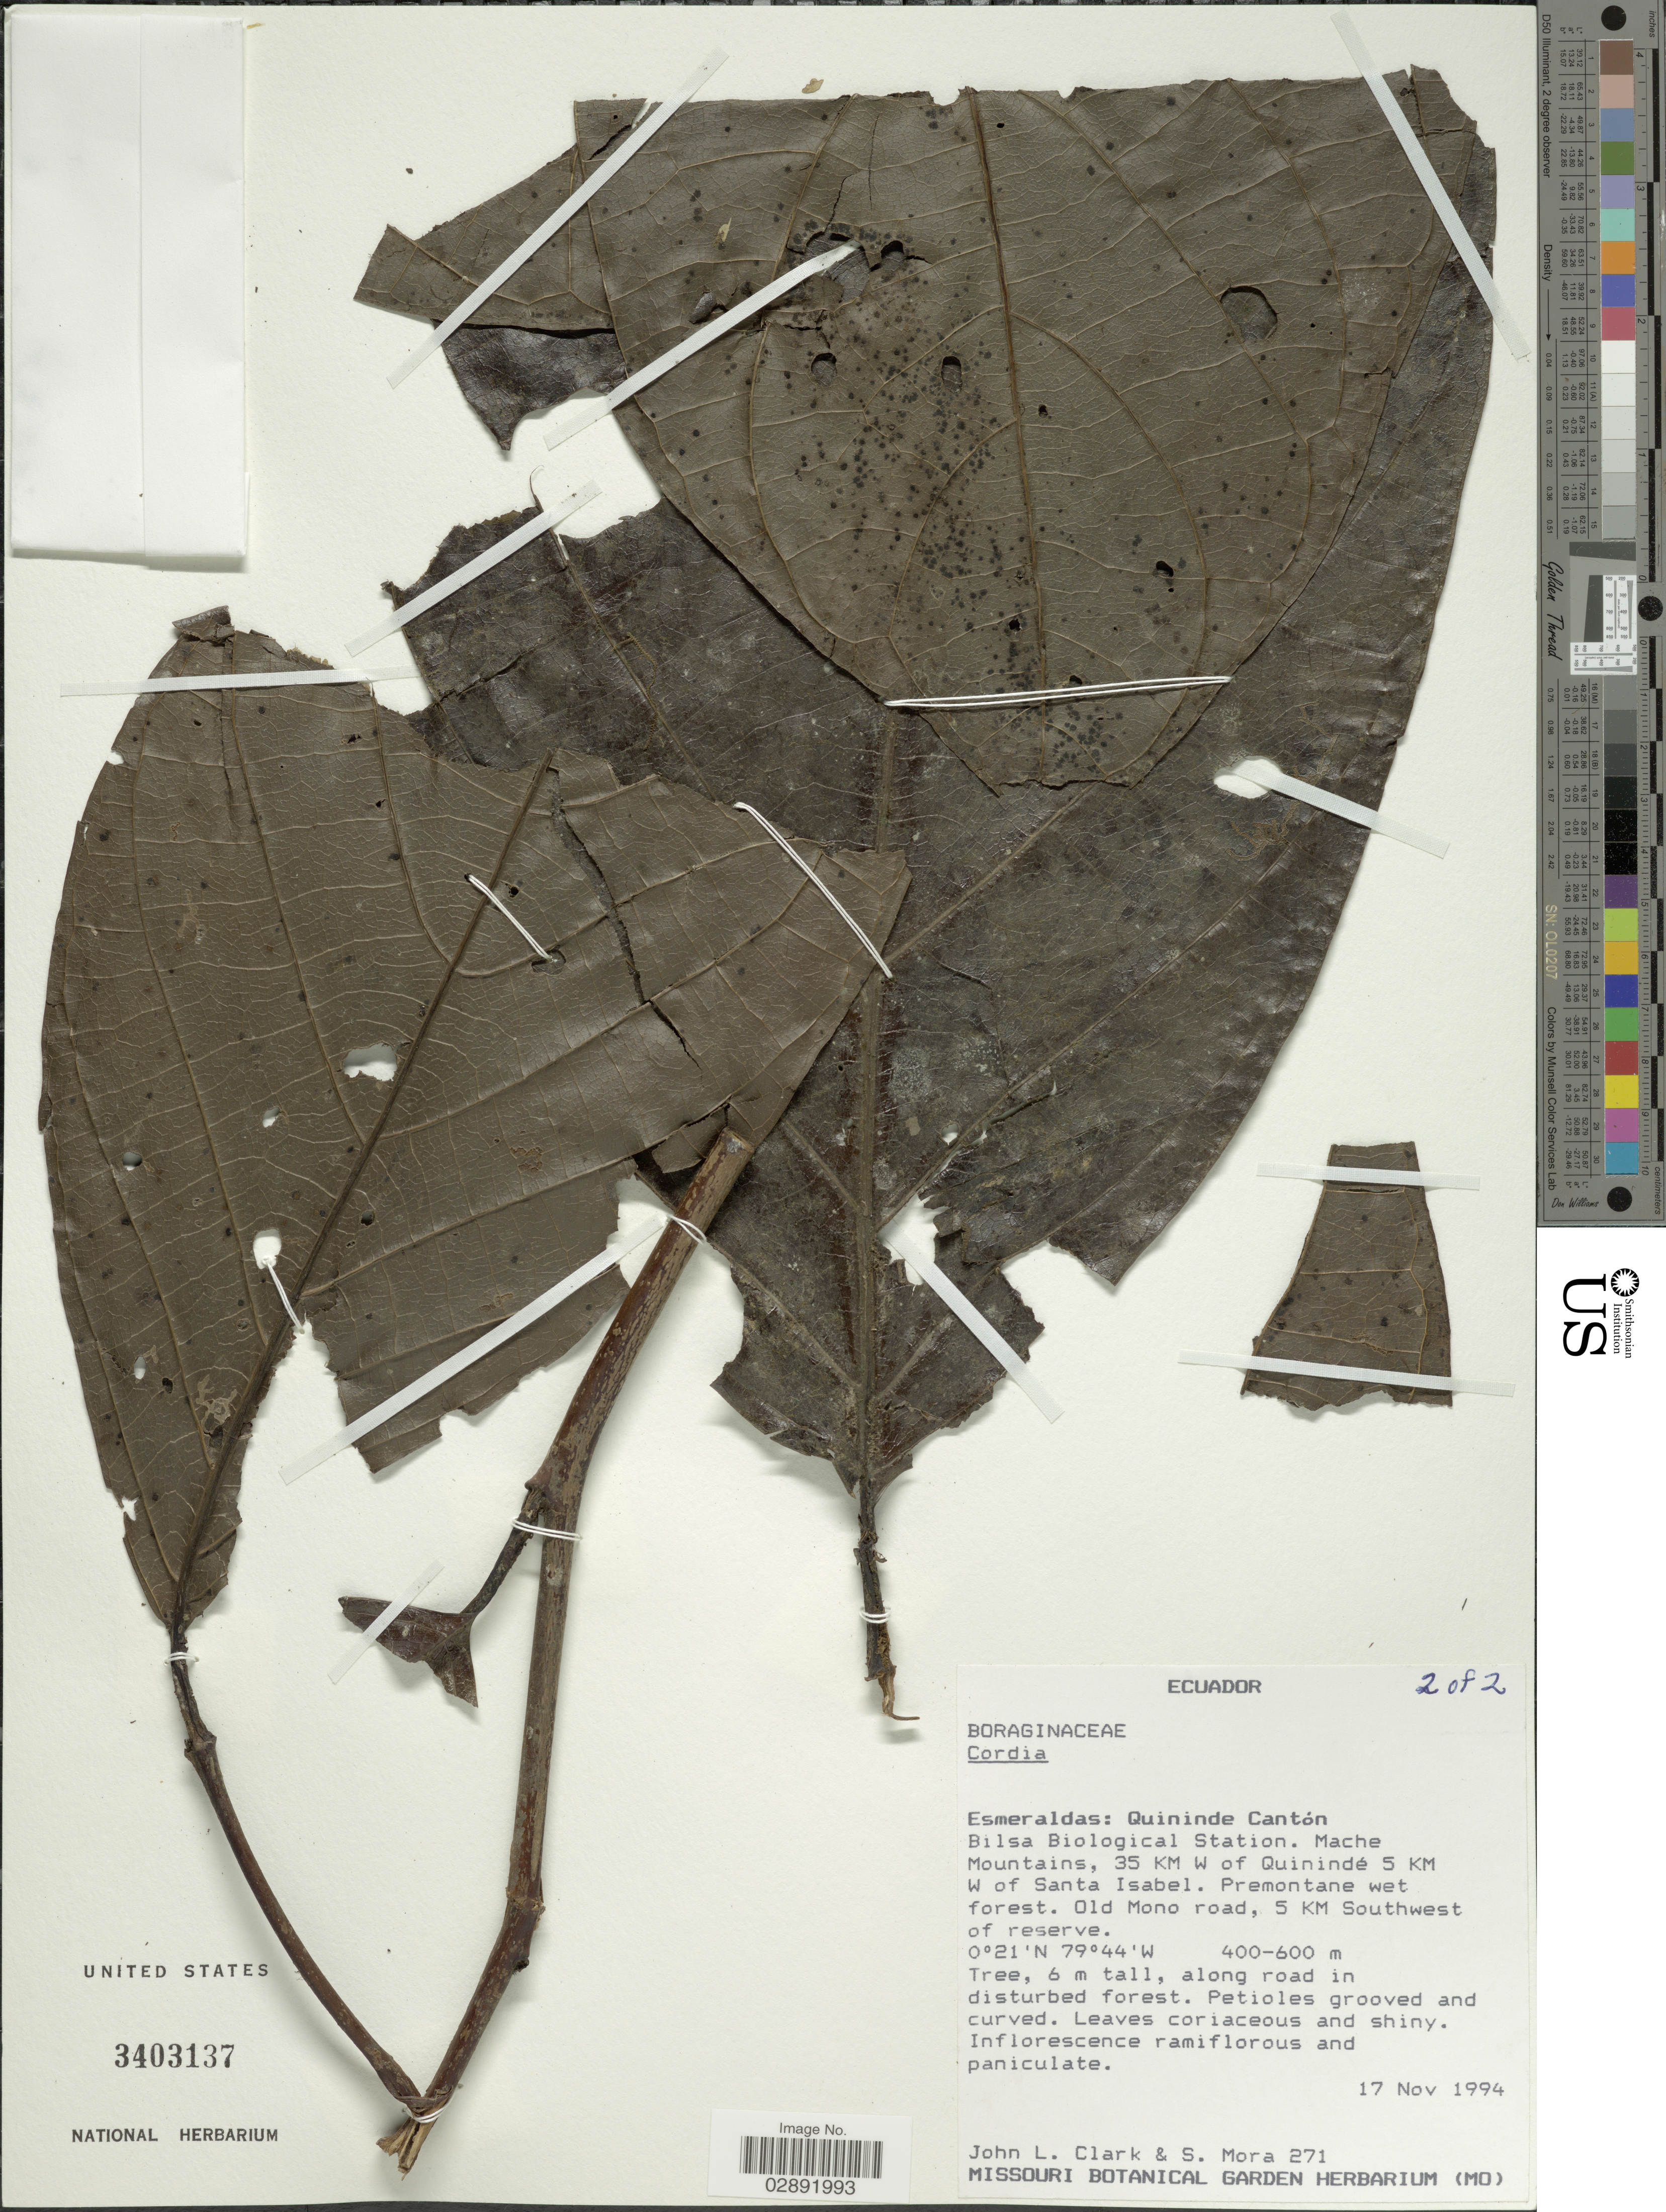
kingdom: Plantae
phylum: Tracheophyta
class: Magnoliopsida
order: Boraginales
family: Cordiaceae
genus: Cordia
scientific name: Cordia sp.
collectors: J. L. Clark & S. Mora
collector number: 271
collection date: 1994-11-17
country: Ecuador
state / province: Esmeraldas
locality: Quininde Cantón, Bilsa Biological Station. Mache Mountains, 35 KM W of Quinindé 5 KM W of Santa Isabel, 8 KM Southwest of reserve along old Mono road.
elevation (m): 400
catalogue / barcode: US 3403137